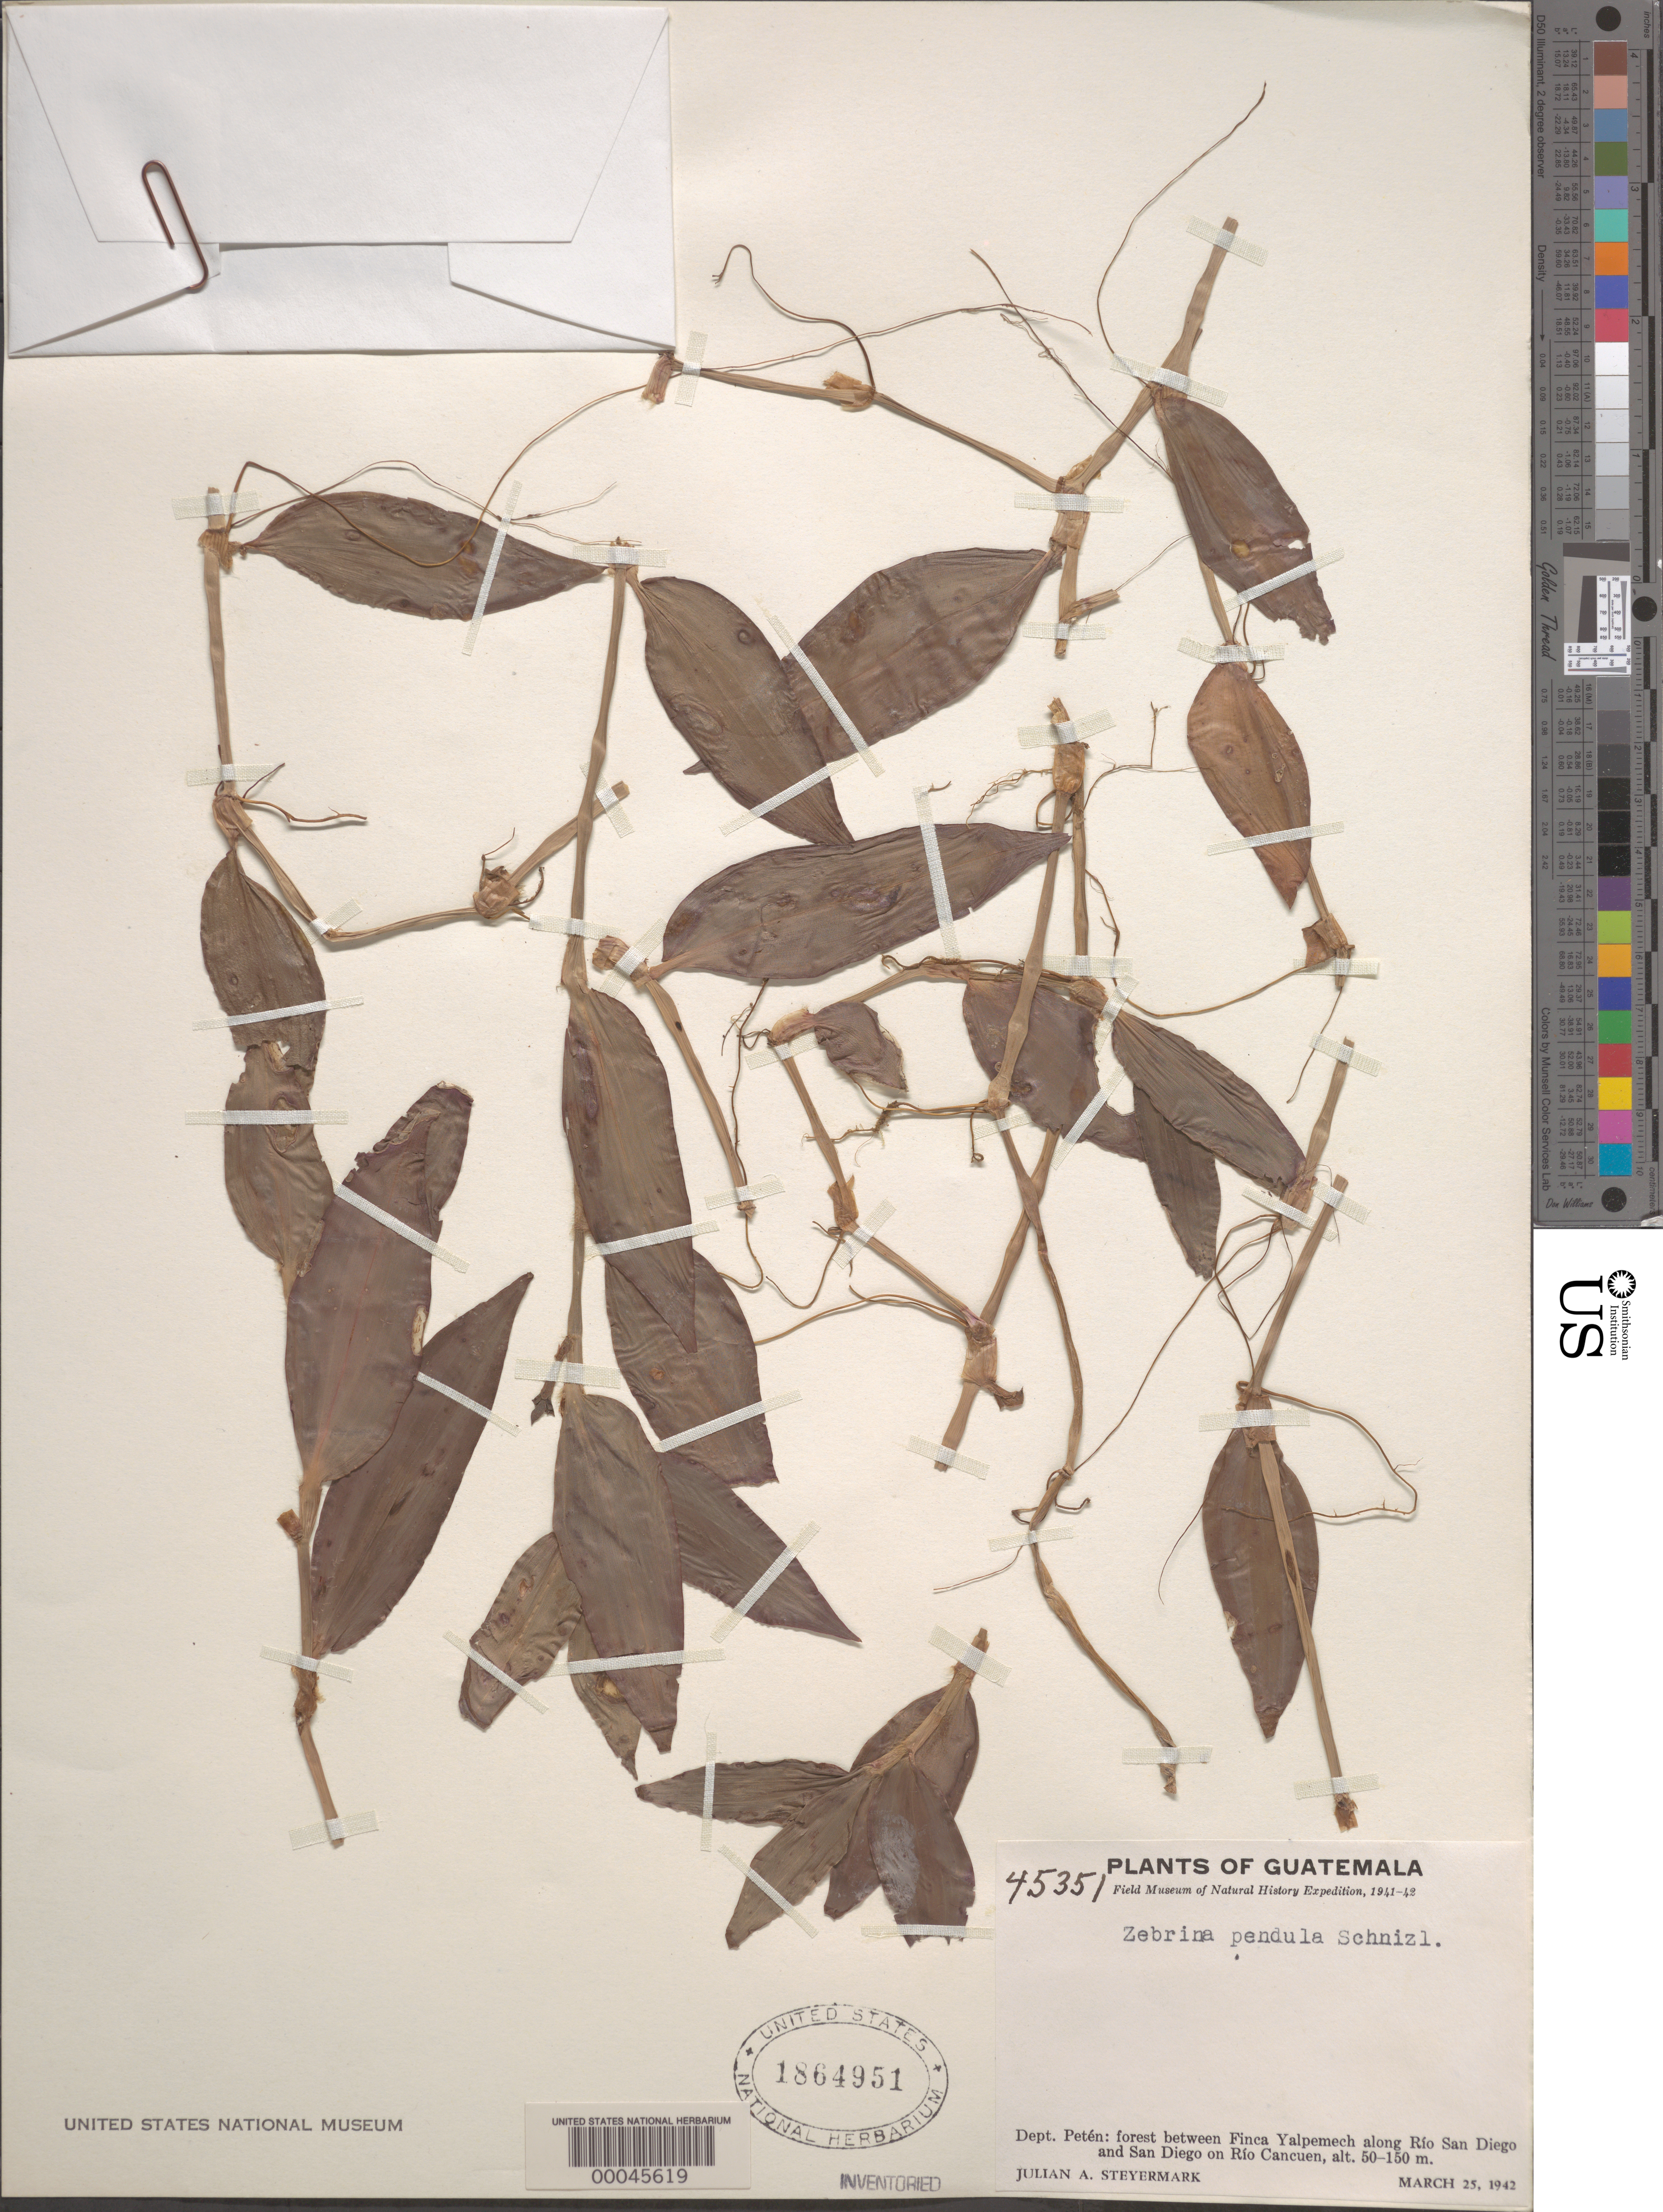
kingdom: Plantae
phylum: Tracheophyta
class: Liliopsida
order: Commelinales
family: Commelinaceae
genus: Tradescantia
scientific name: Tradescantia zebrina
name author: Bosse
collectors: J. Steyermark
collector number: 45351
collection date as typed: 25 Mar 1942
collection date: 1942-03-25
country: Guatemala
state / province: El Petén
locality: Rios San Diego and Cancuen, near San Diego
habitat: Forest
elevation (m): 50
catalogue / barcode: US 1864951